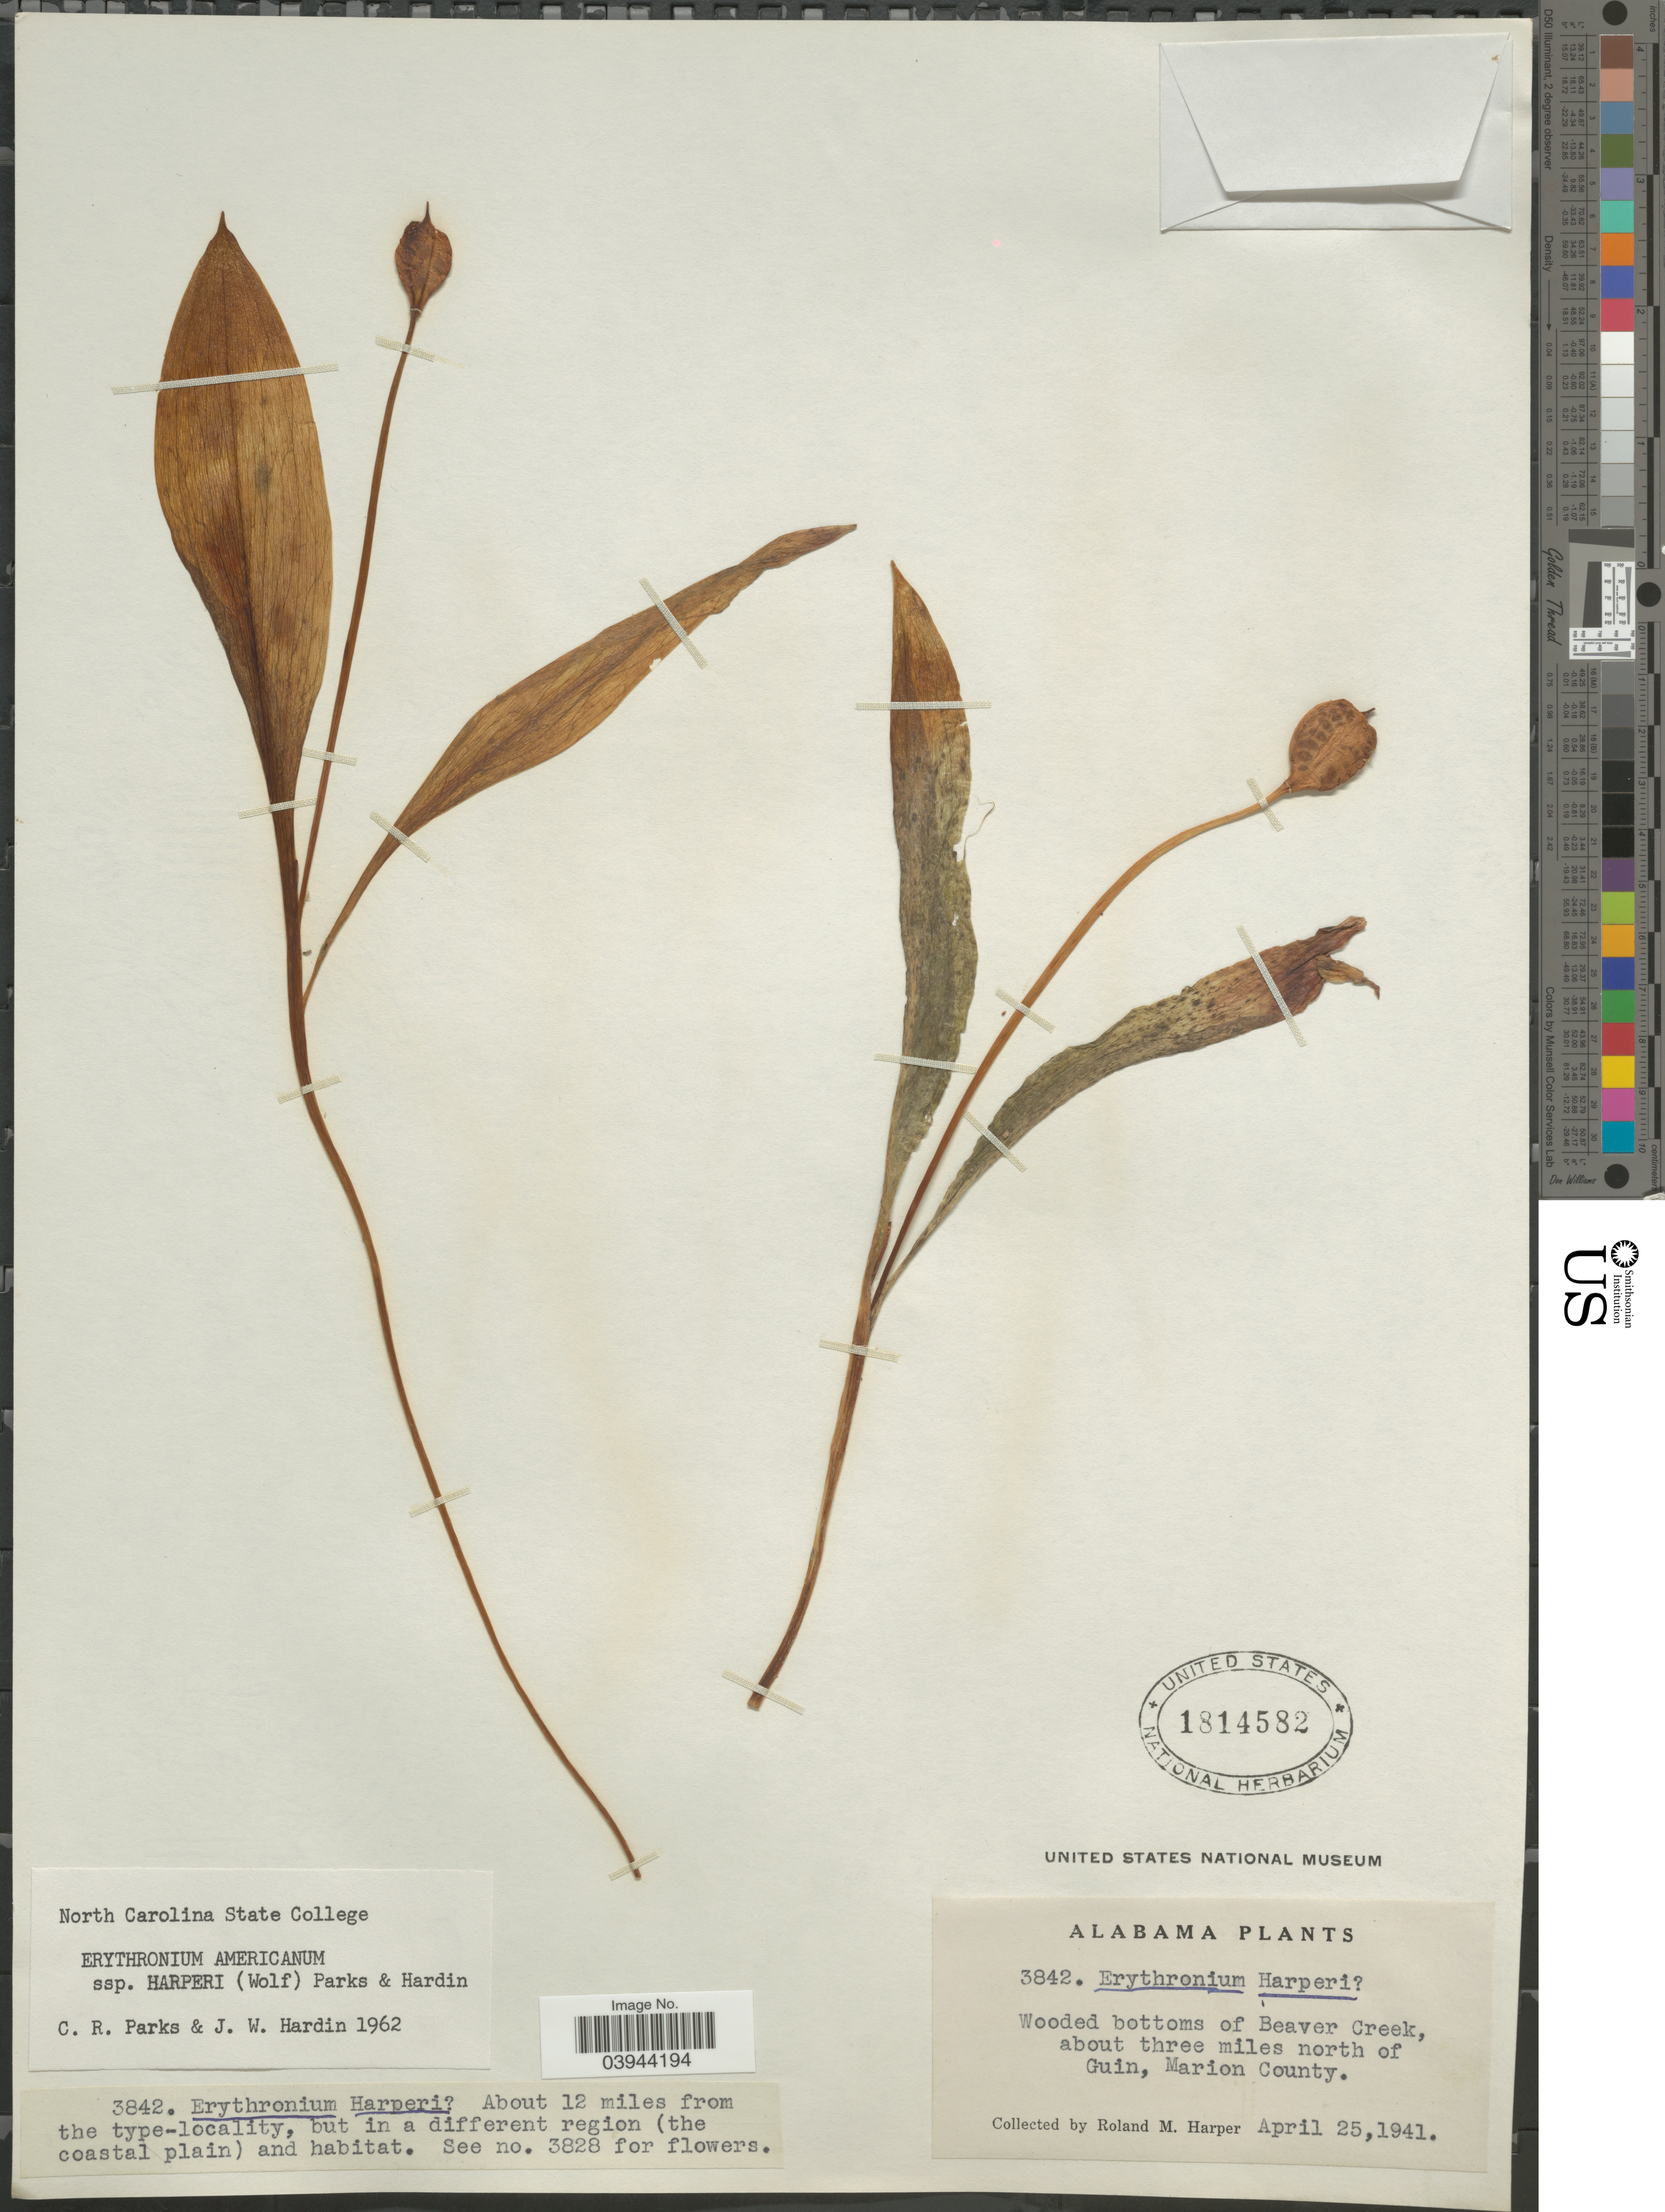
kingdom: Plantae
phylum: Tracheophyta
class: Liliopsida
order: Liliales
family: Liliaceae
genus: Erythronium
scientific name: Erythronium americanum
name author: Ker Gawl.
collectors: R. M. Harper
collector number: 3842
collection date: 1941-04-24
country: United States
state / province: Alabama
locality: Wooded bottoms of Beaver Creek, about three miles north of Guin, Marion Co.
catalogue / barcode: US 1814582